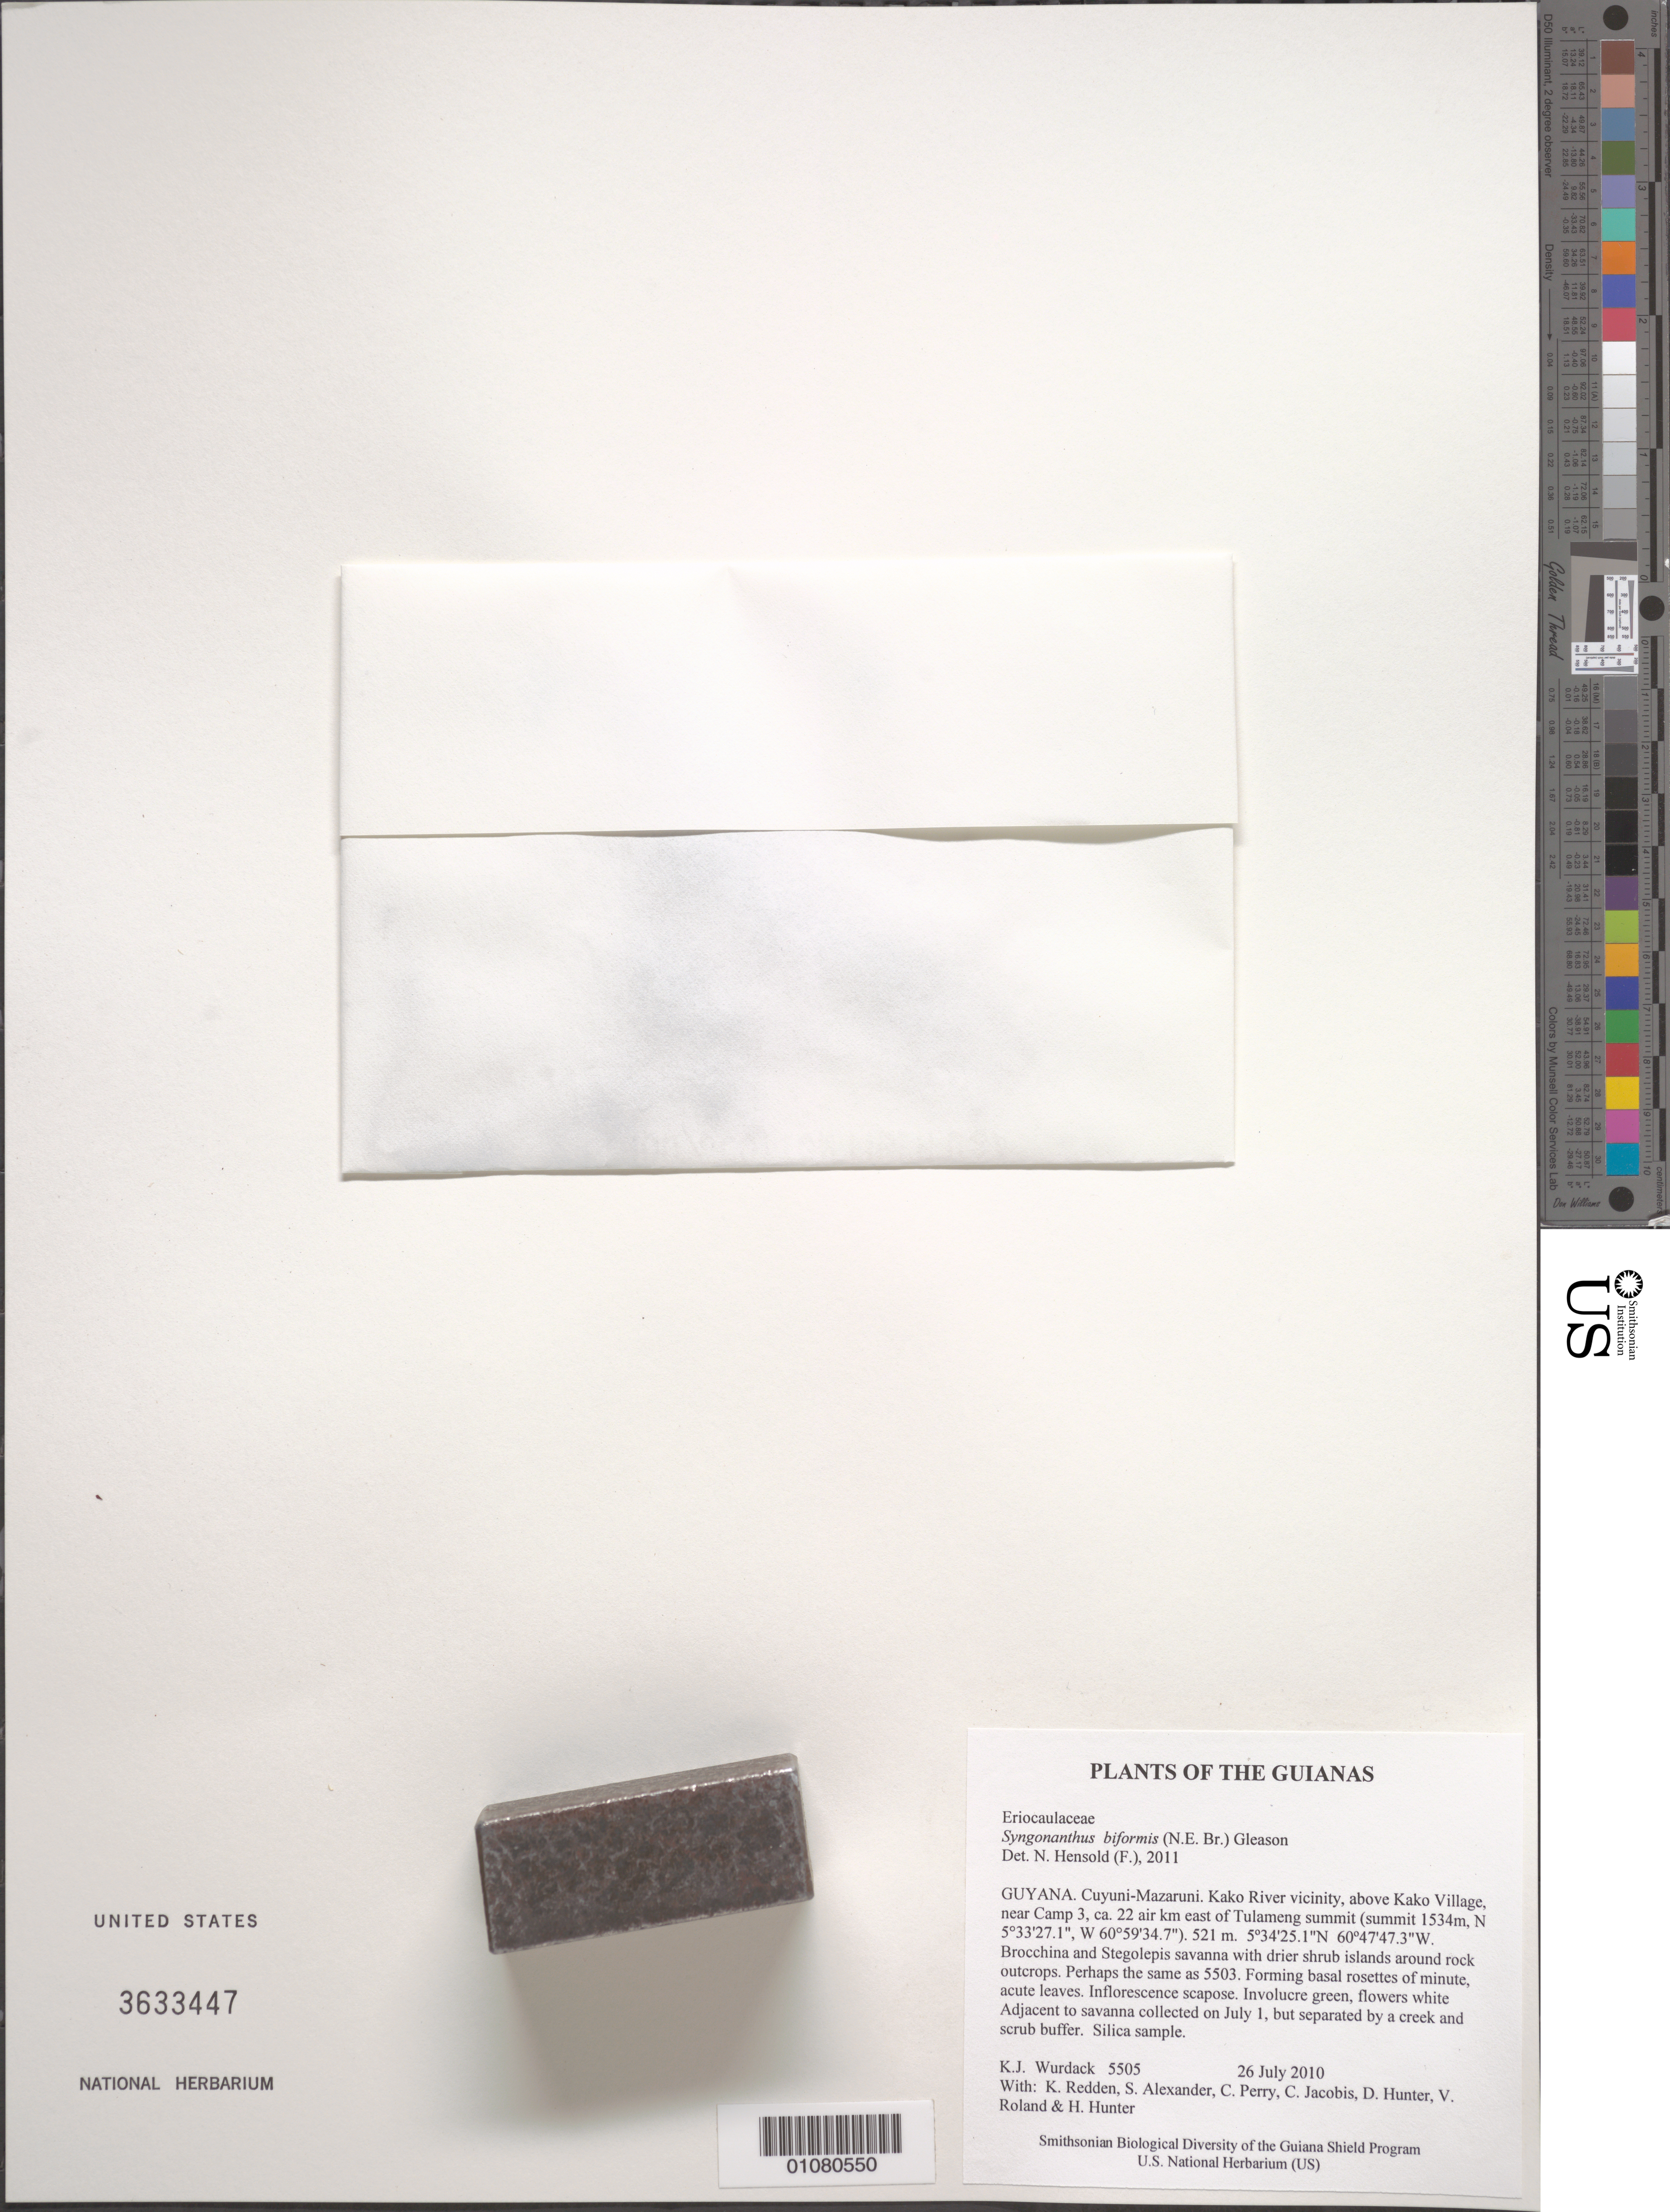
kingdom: Plantae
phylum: Tracheophyta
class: Liliopsida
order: Poales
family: Eriocaulaceae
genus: Syngonanthus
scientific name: Syngonanthus biformis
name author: (N.E. Br.) Gleason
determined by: Hensold, N.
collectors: K. Wurdack, K. M. Redden, S. N. Alexander, C. Perry, C. Jacobis, D. Hunter, V. Roland & H. Hunter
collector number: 5505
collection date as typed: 26 July 2010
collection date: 2010-07-26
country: Guyana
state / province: Cuyuni-Mazaruni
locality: Kako River vicinity, above Kako Village, near Camp 3, ca. 22 air km east of Tulameng summit (summit 1534m, N 5°33'27.1", W 60°59'34.7")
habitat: Brocchina and Stegolepis savanna with drier shrub islands around rock outcrops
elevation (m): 521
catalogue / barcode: US 3633447